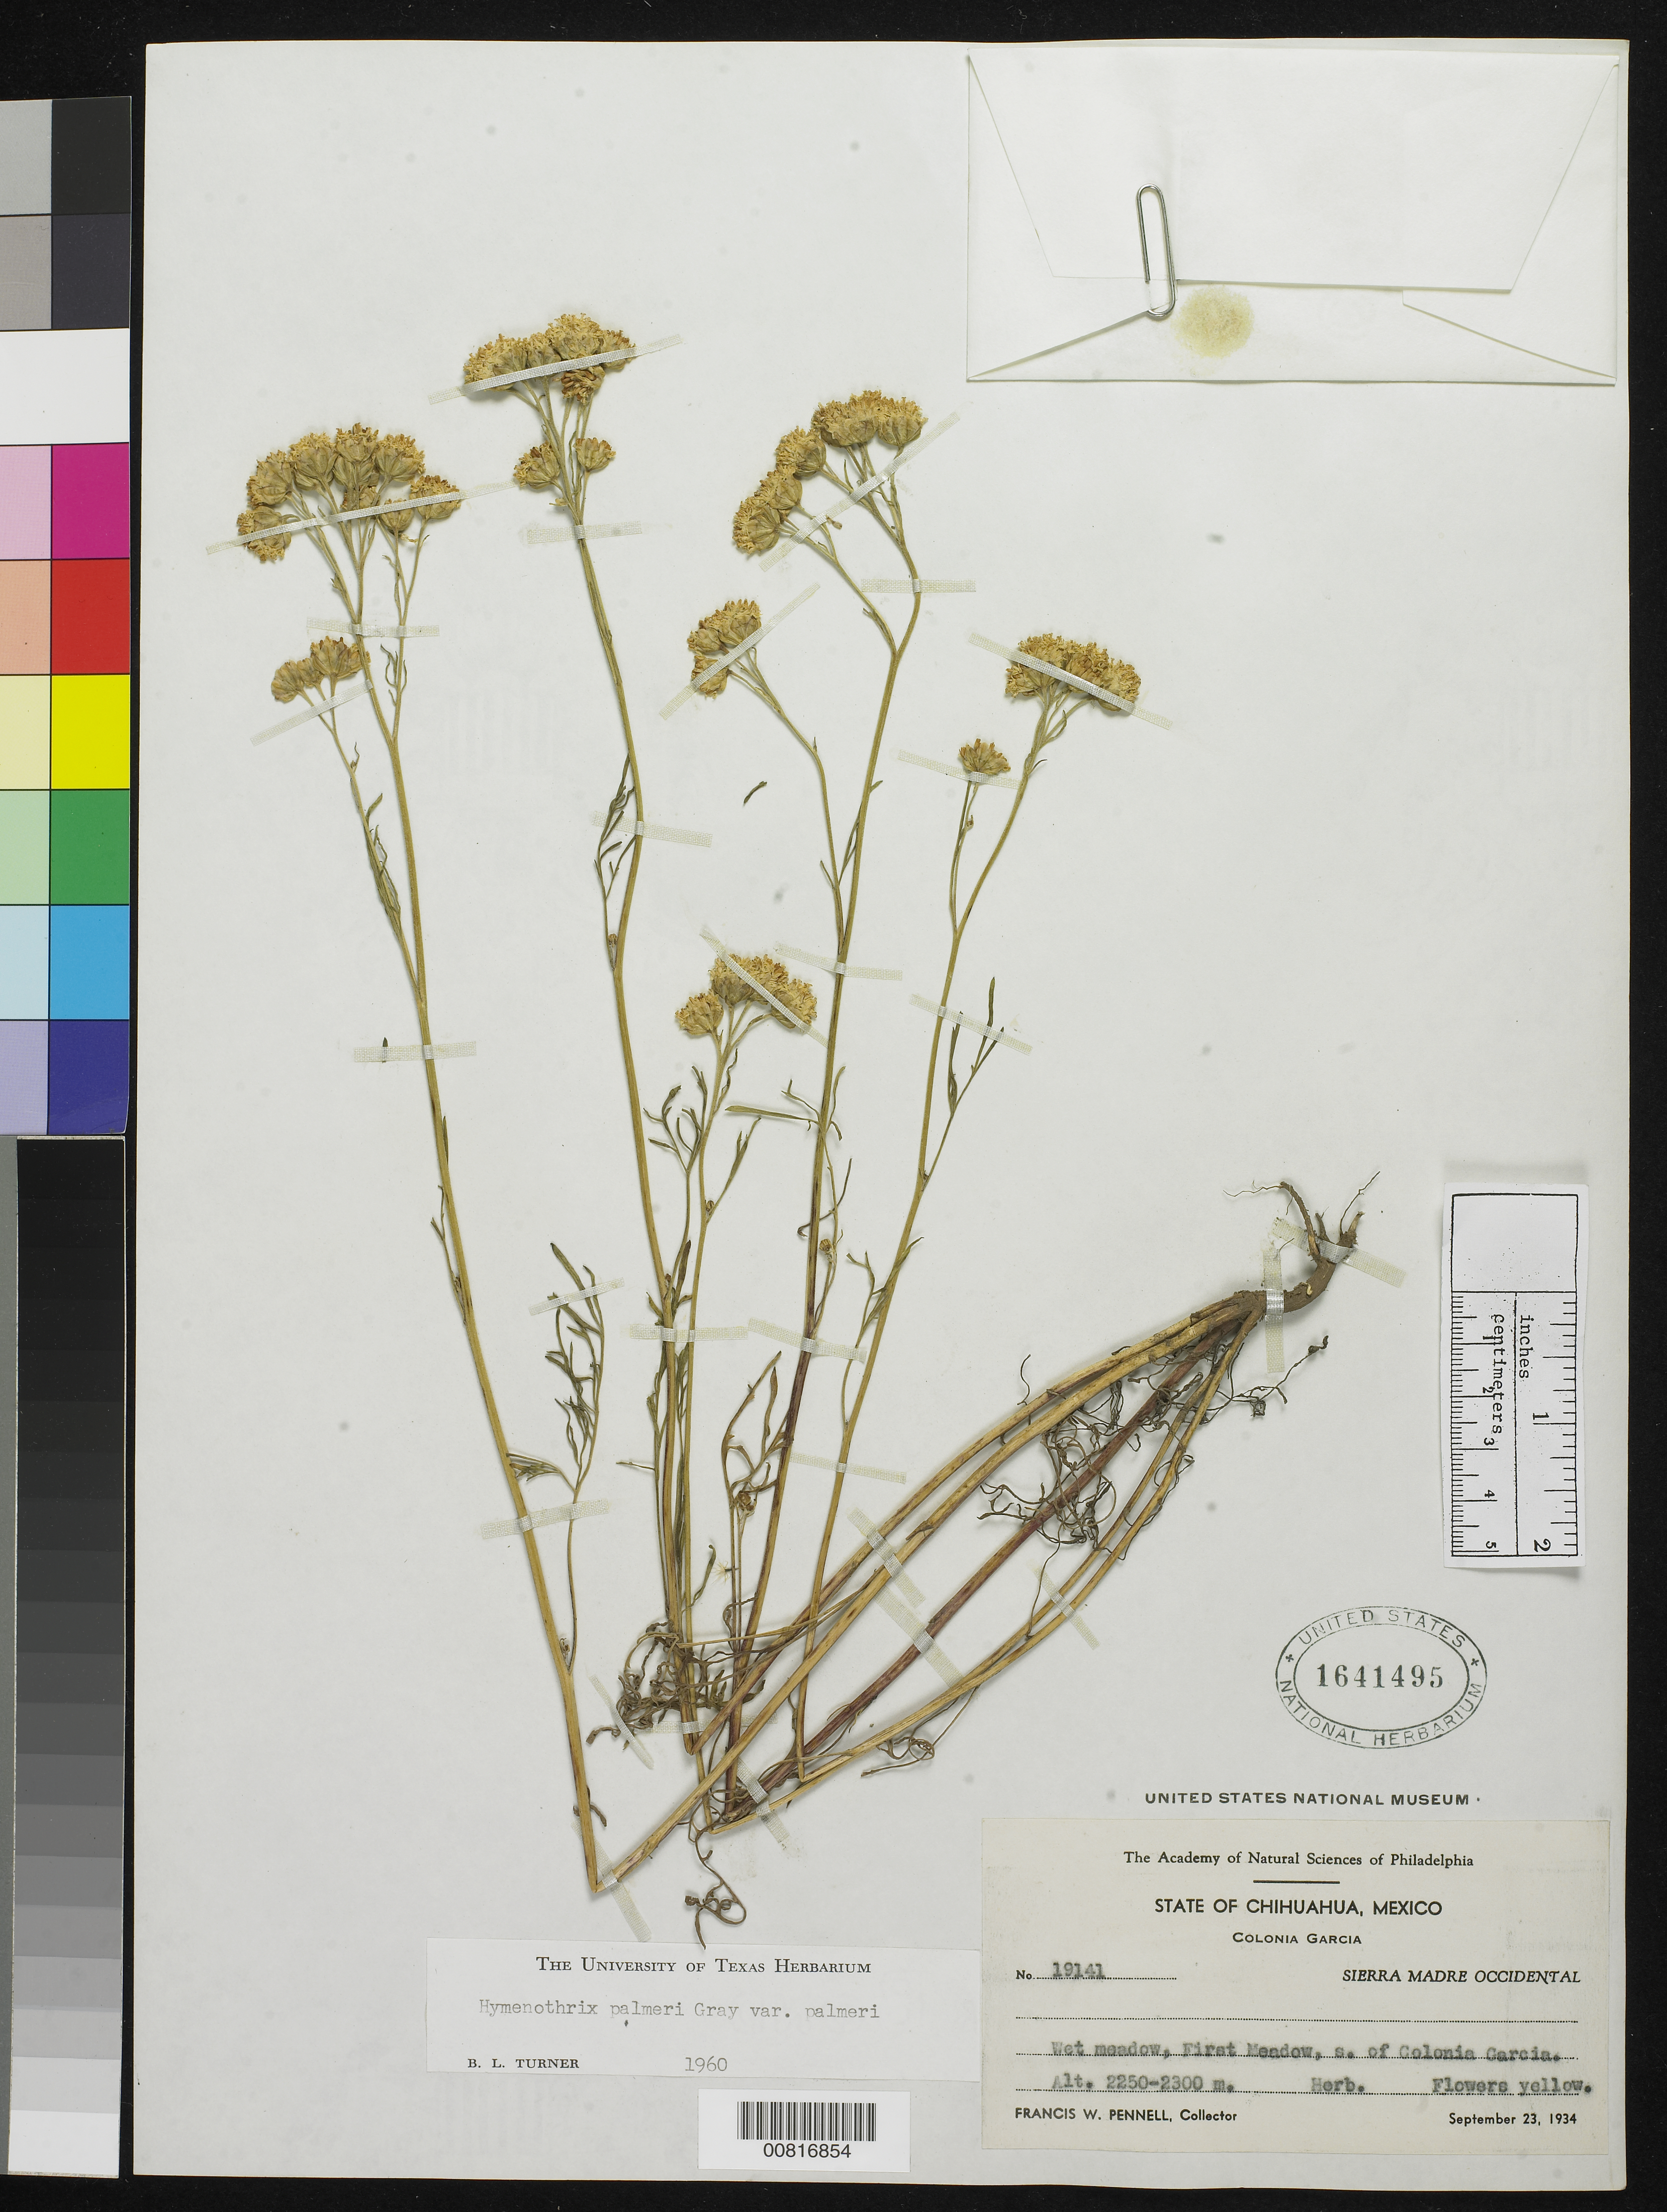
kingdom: Plantae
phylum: Tracheophyta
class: Magnoliopsida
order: Asterales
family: Asteraceae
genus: Hymenothrix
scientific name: Hymenothrix palmeri var. palmeri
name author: A. Gray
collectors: F. W. Pennell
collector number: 19141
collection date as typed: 23 Sep 1934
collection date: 1934-09-23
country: Mexico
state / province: Chihuahua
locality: First Meadow S. of Colonia García, Sierra Madre Occidental, Chihuahua.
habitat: Wet meadow.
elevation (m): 2300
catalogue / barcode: US 1641495